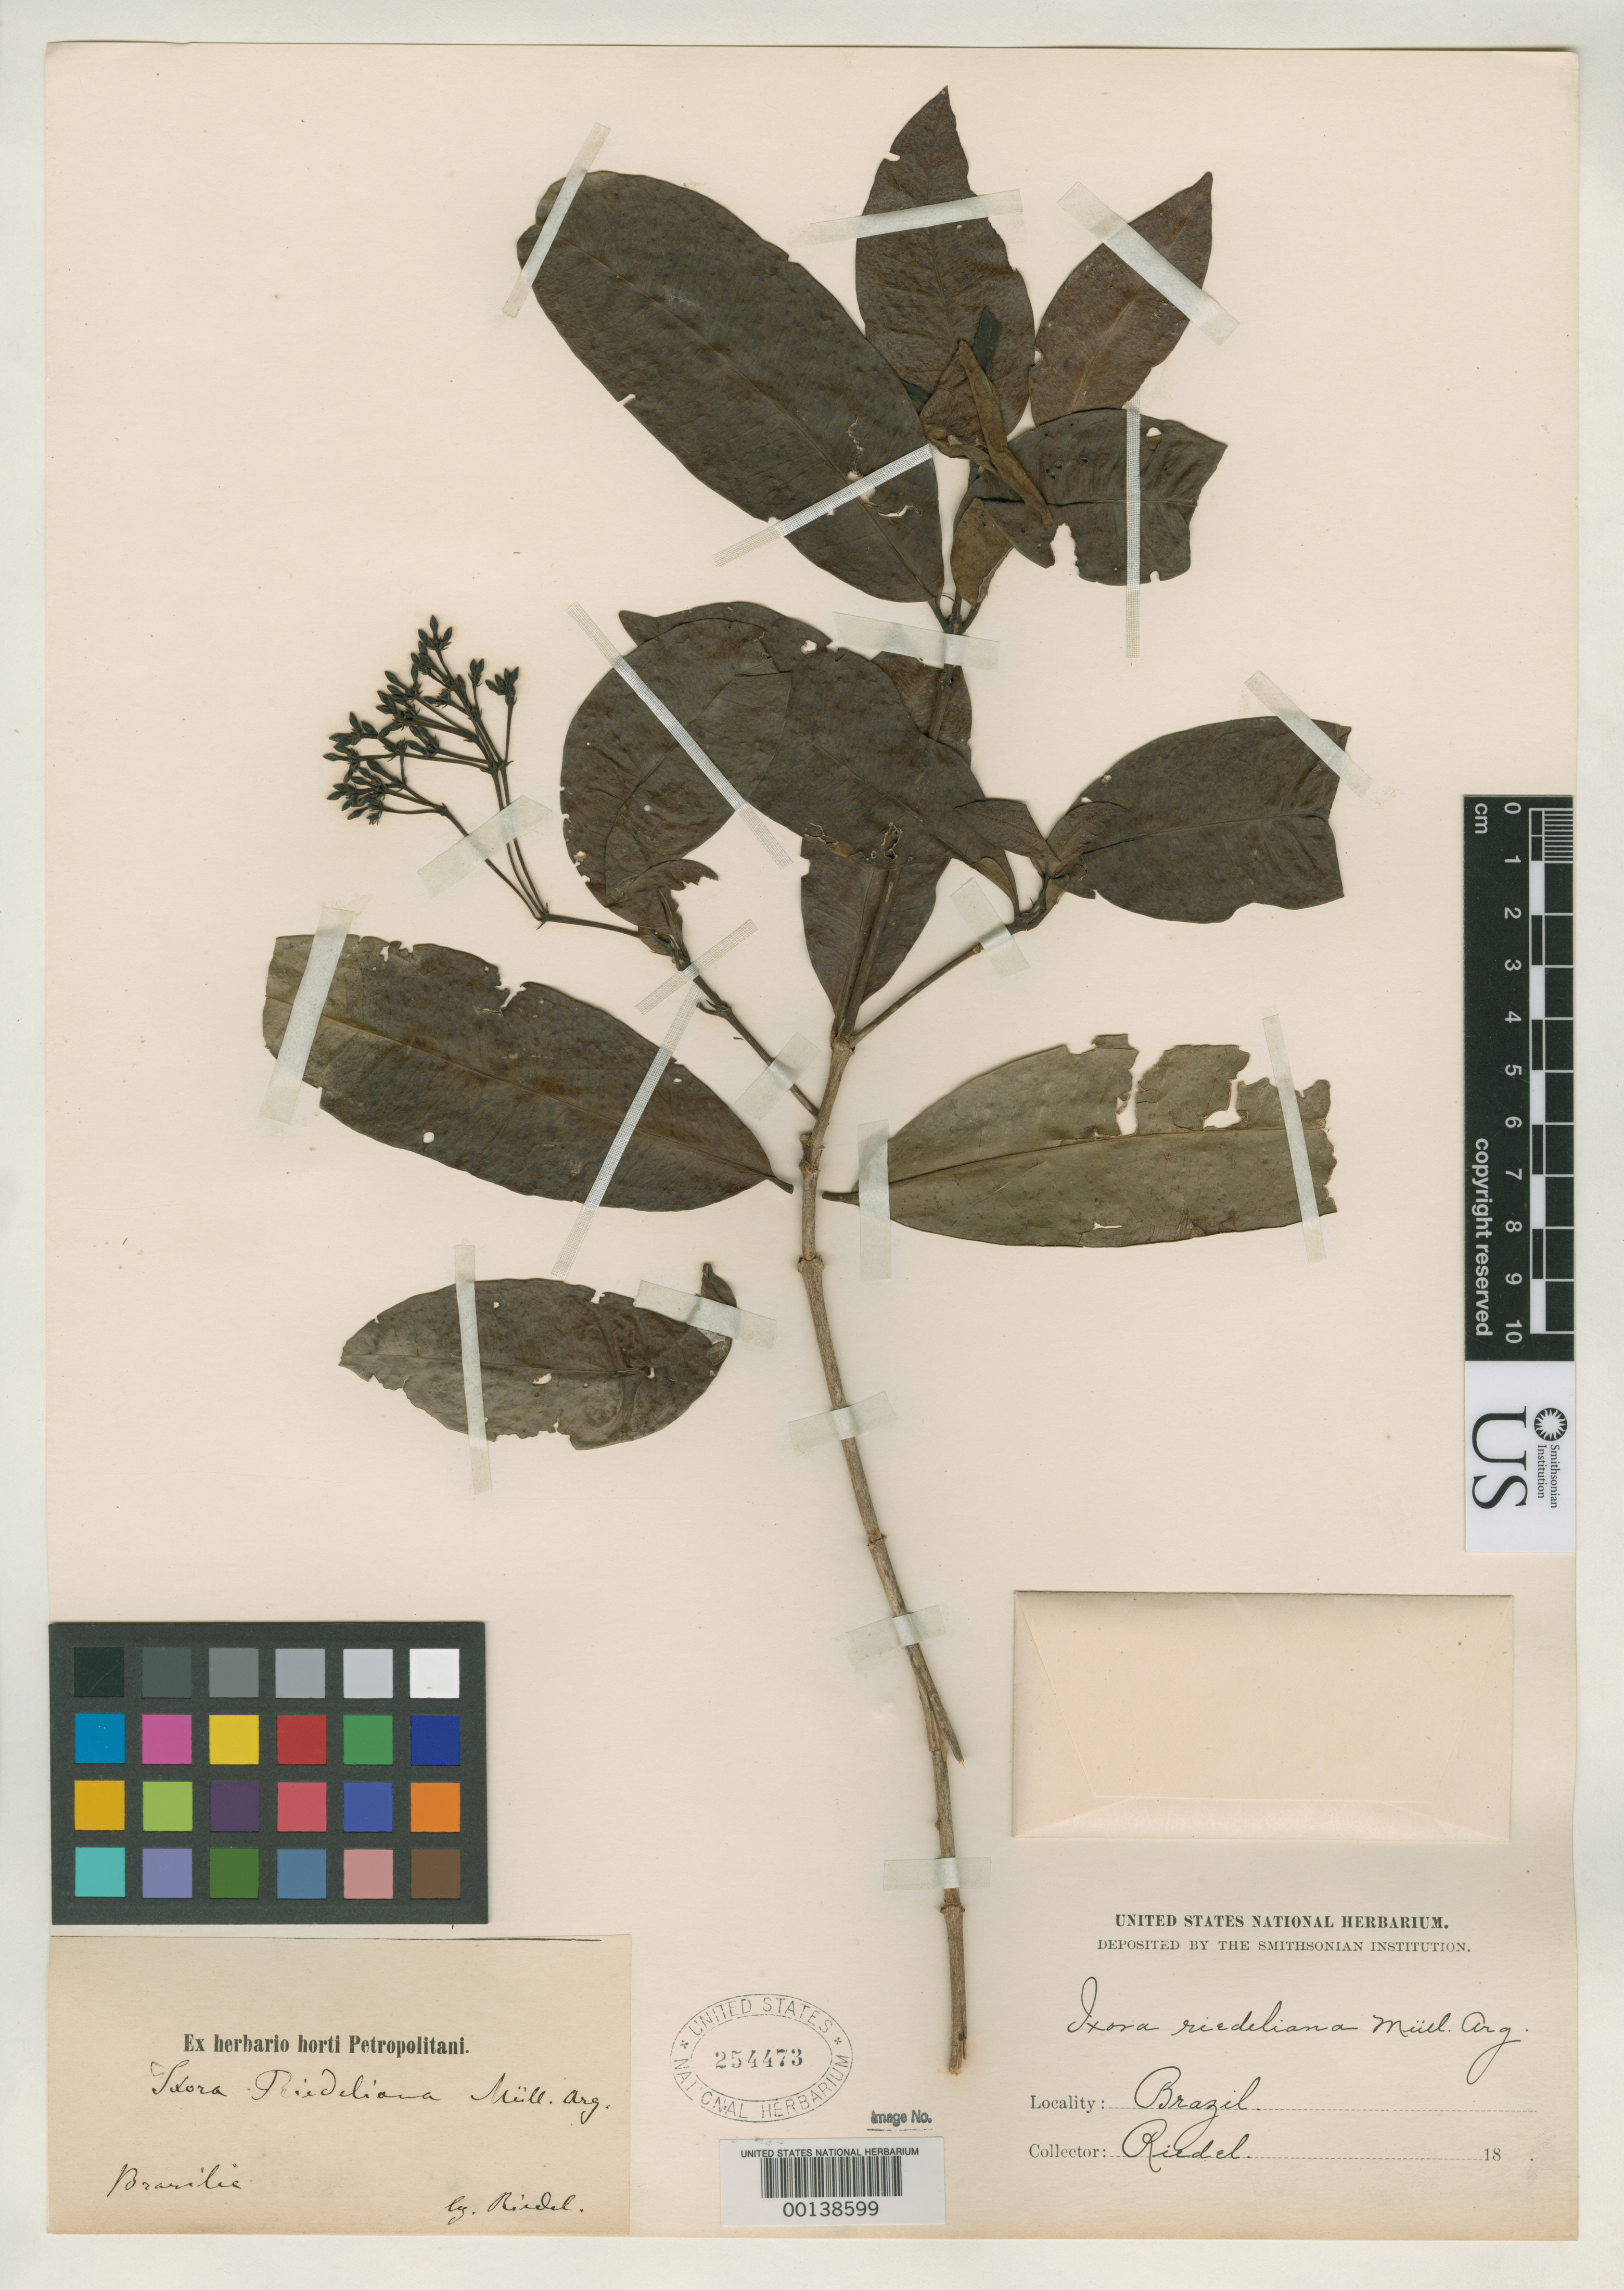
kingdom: Plantae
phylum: Tracheophyta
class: Magnoliopsida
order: Gentianales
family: Rubiaceae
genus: Ixora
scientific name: Ixora riedeliana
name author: Müll. Arg.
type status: Isotype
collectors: L. Riedel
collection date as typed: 18--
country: Brazil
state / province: Minas Gerais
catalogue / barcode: US 254473